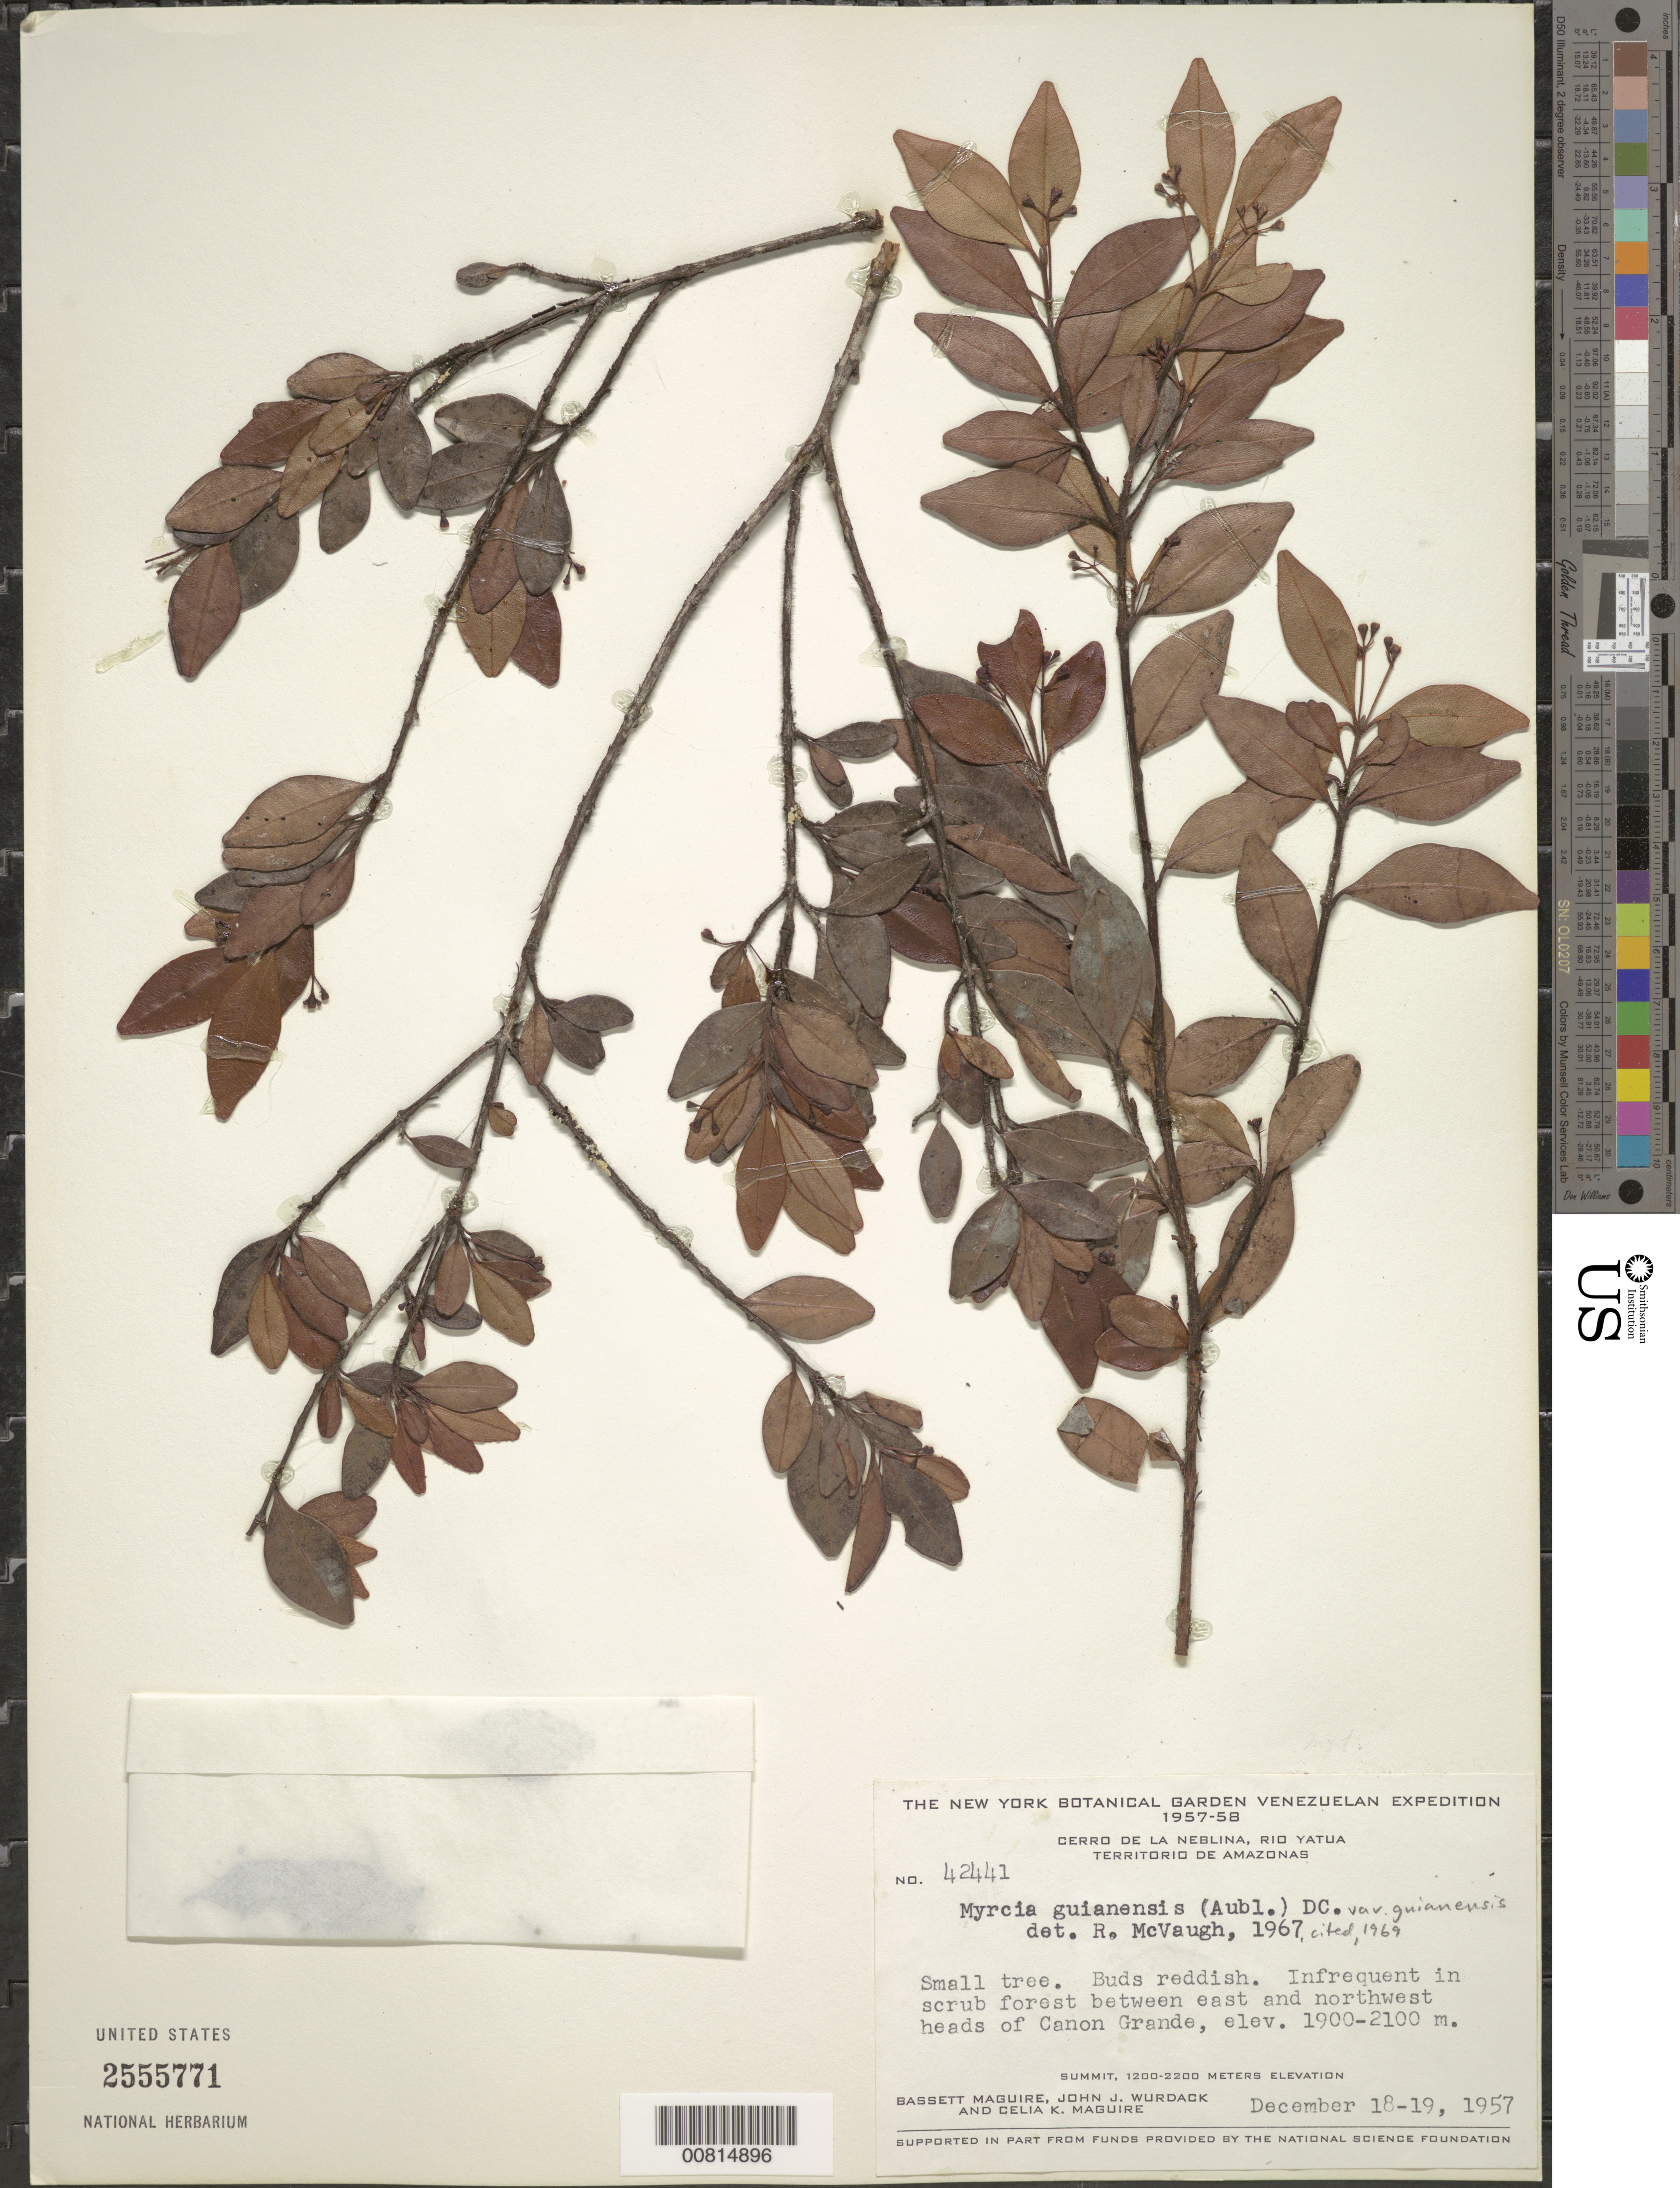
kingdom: Plantae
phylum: Tracheophyta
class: Magnoliopsida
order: Myrtales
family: Myrtaceae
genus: Myrcia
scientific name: Myrcia guianensis var. guianensis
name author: (Aubl.) DC.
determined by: McVaugh, R.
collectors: B. Maguire, J. J. Wurdack & C. K. Maguire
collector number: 42441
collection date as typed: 18-Dec-57 to 19-Dec-57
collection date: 1957-12-18/1957-12-19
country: Venezuela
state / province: Amazonas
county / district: Río Negro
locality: Cerro de la Neblina, Cañon Grande, between E and NW heads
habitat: Scrub forest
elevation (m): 1900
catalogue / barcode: US 2555771